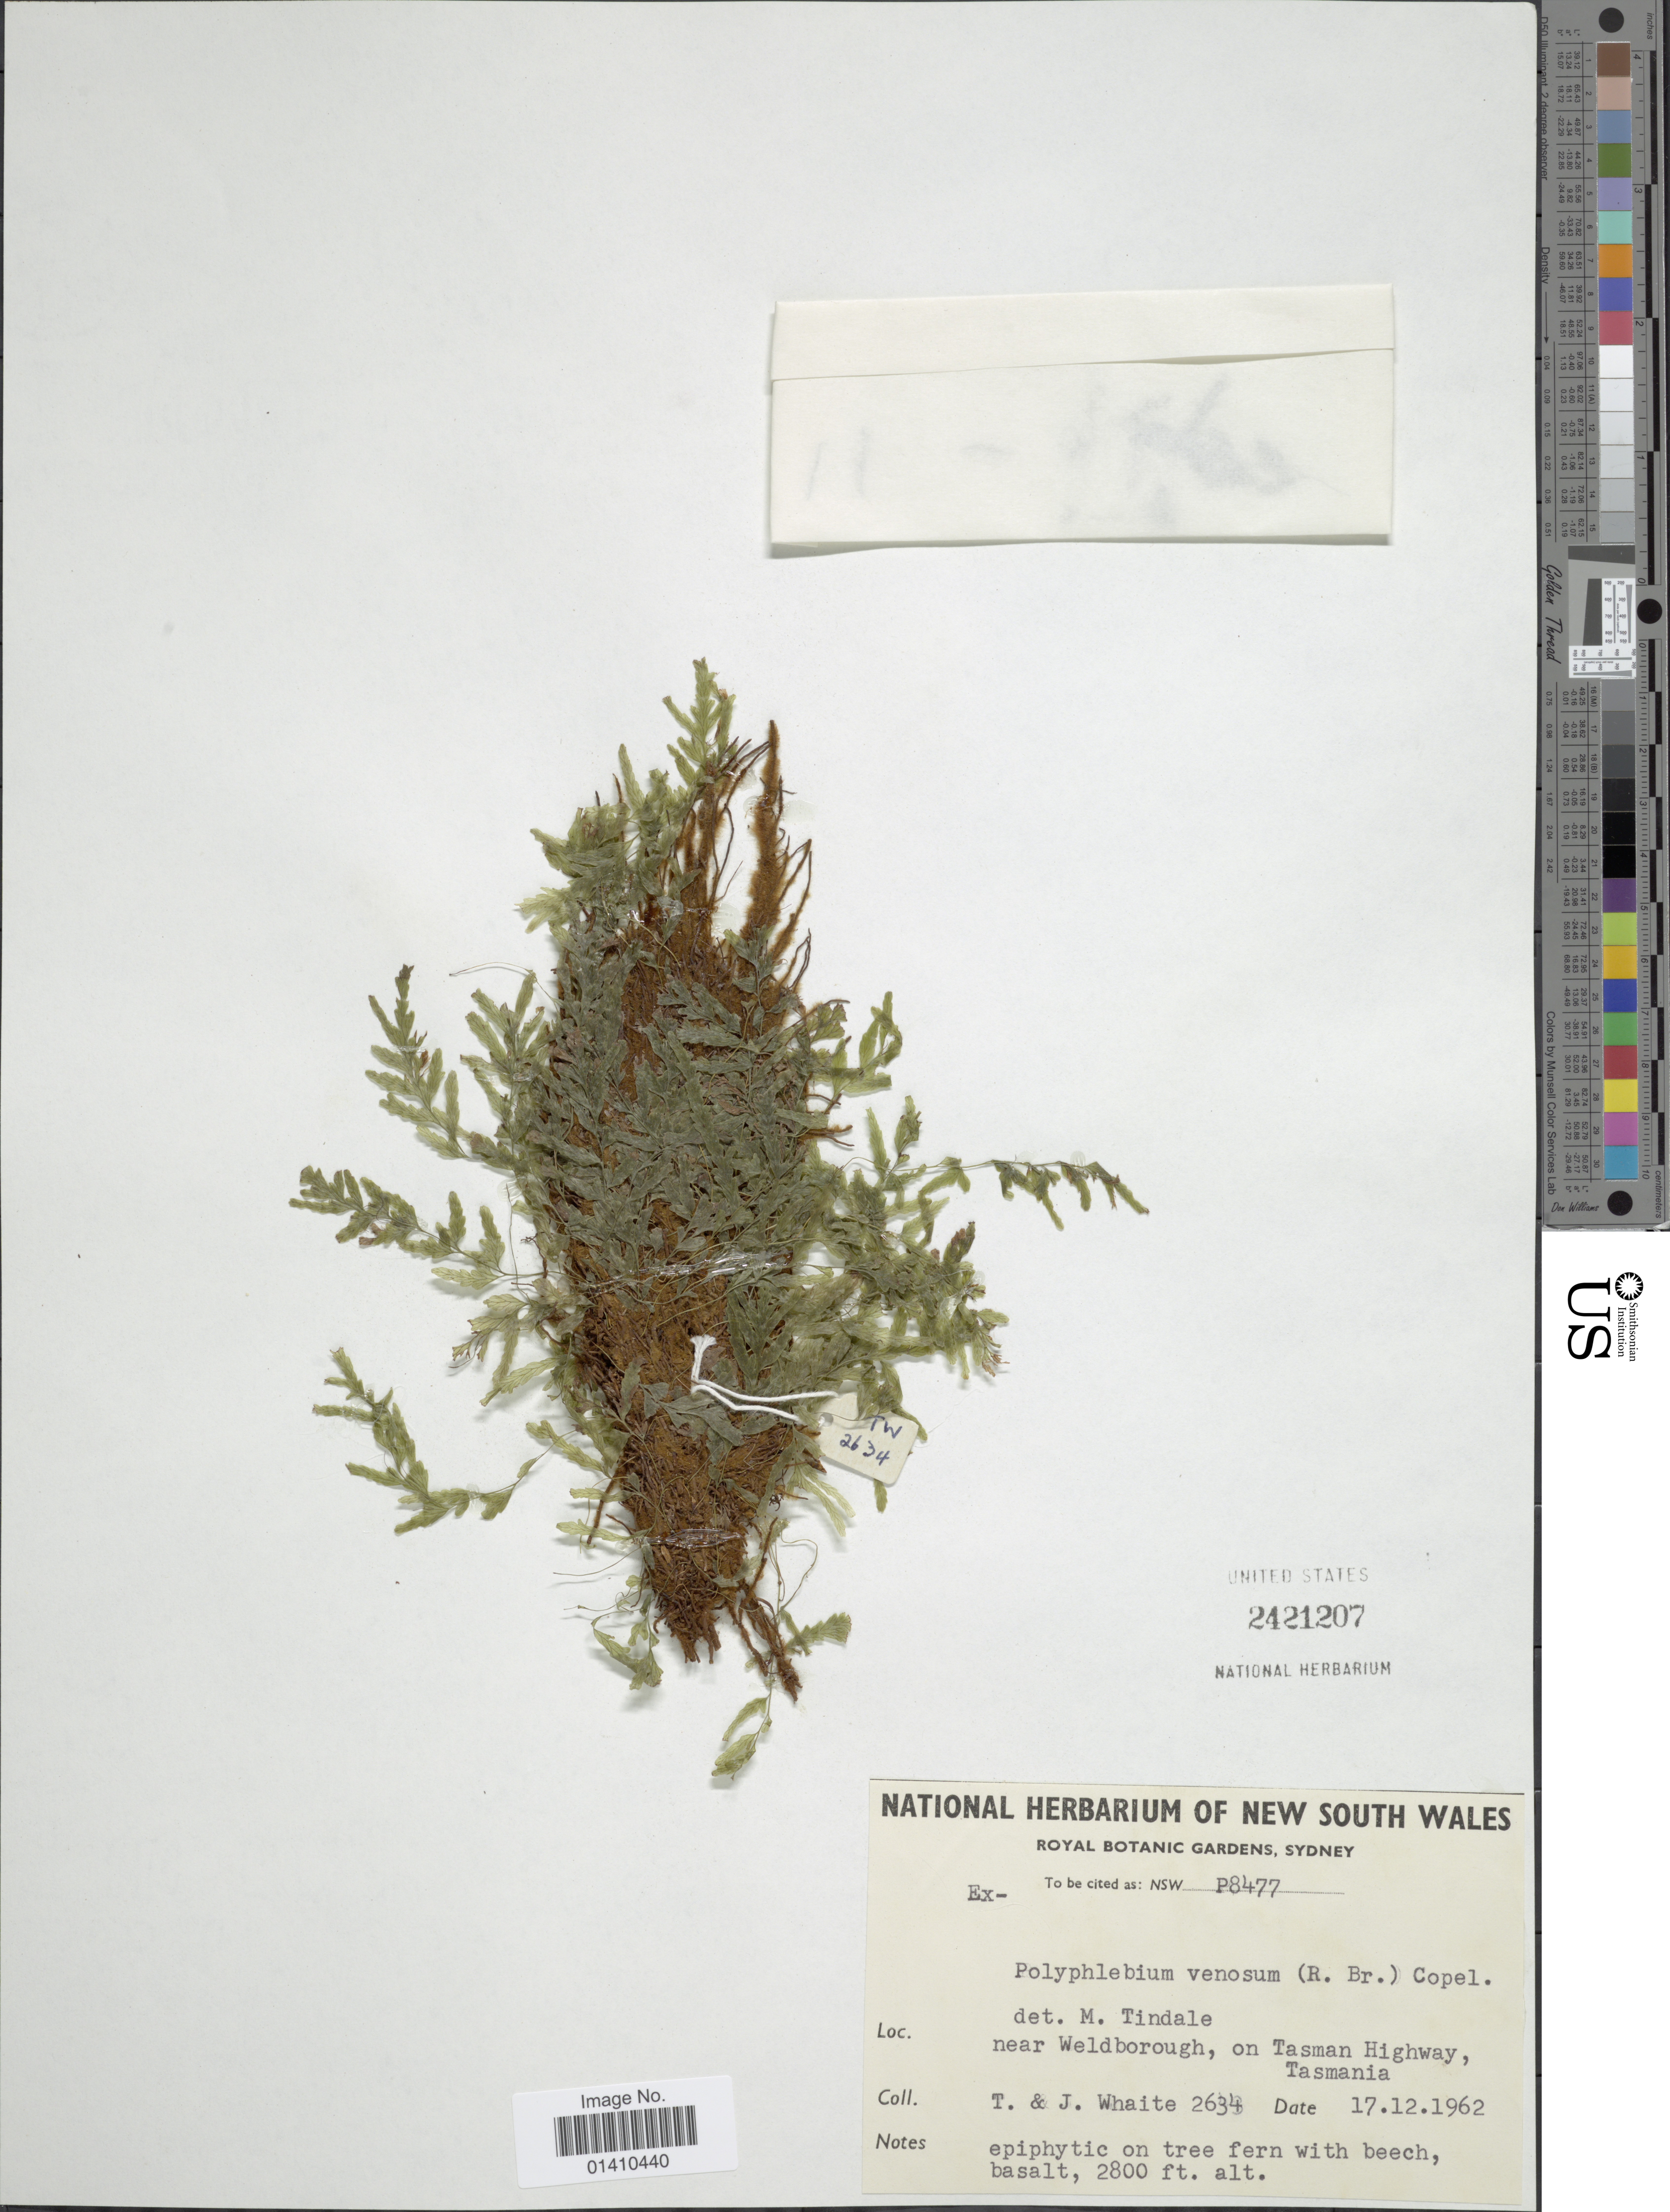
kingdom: Plantae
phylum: Tracheophyta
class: Polypodiopsida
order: Hymenophyllales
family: Hymenophyllaceae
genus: Polyphlebium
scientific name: Polyphlebium venosum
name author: (R. Br.) Copel.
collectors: T. Whaite & J. Whaite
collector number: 2634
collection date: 1962-12-17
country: Australia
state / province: New South Wales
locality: Near Weldborough, on Tasman Highway, Tasmania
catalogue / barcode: US 2421207